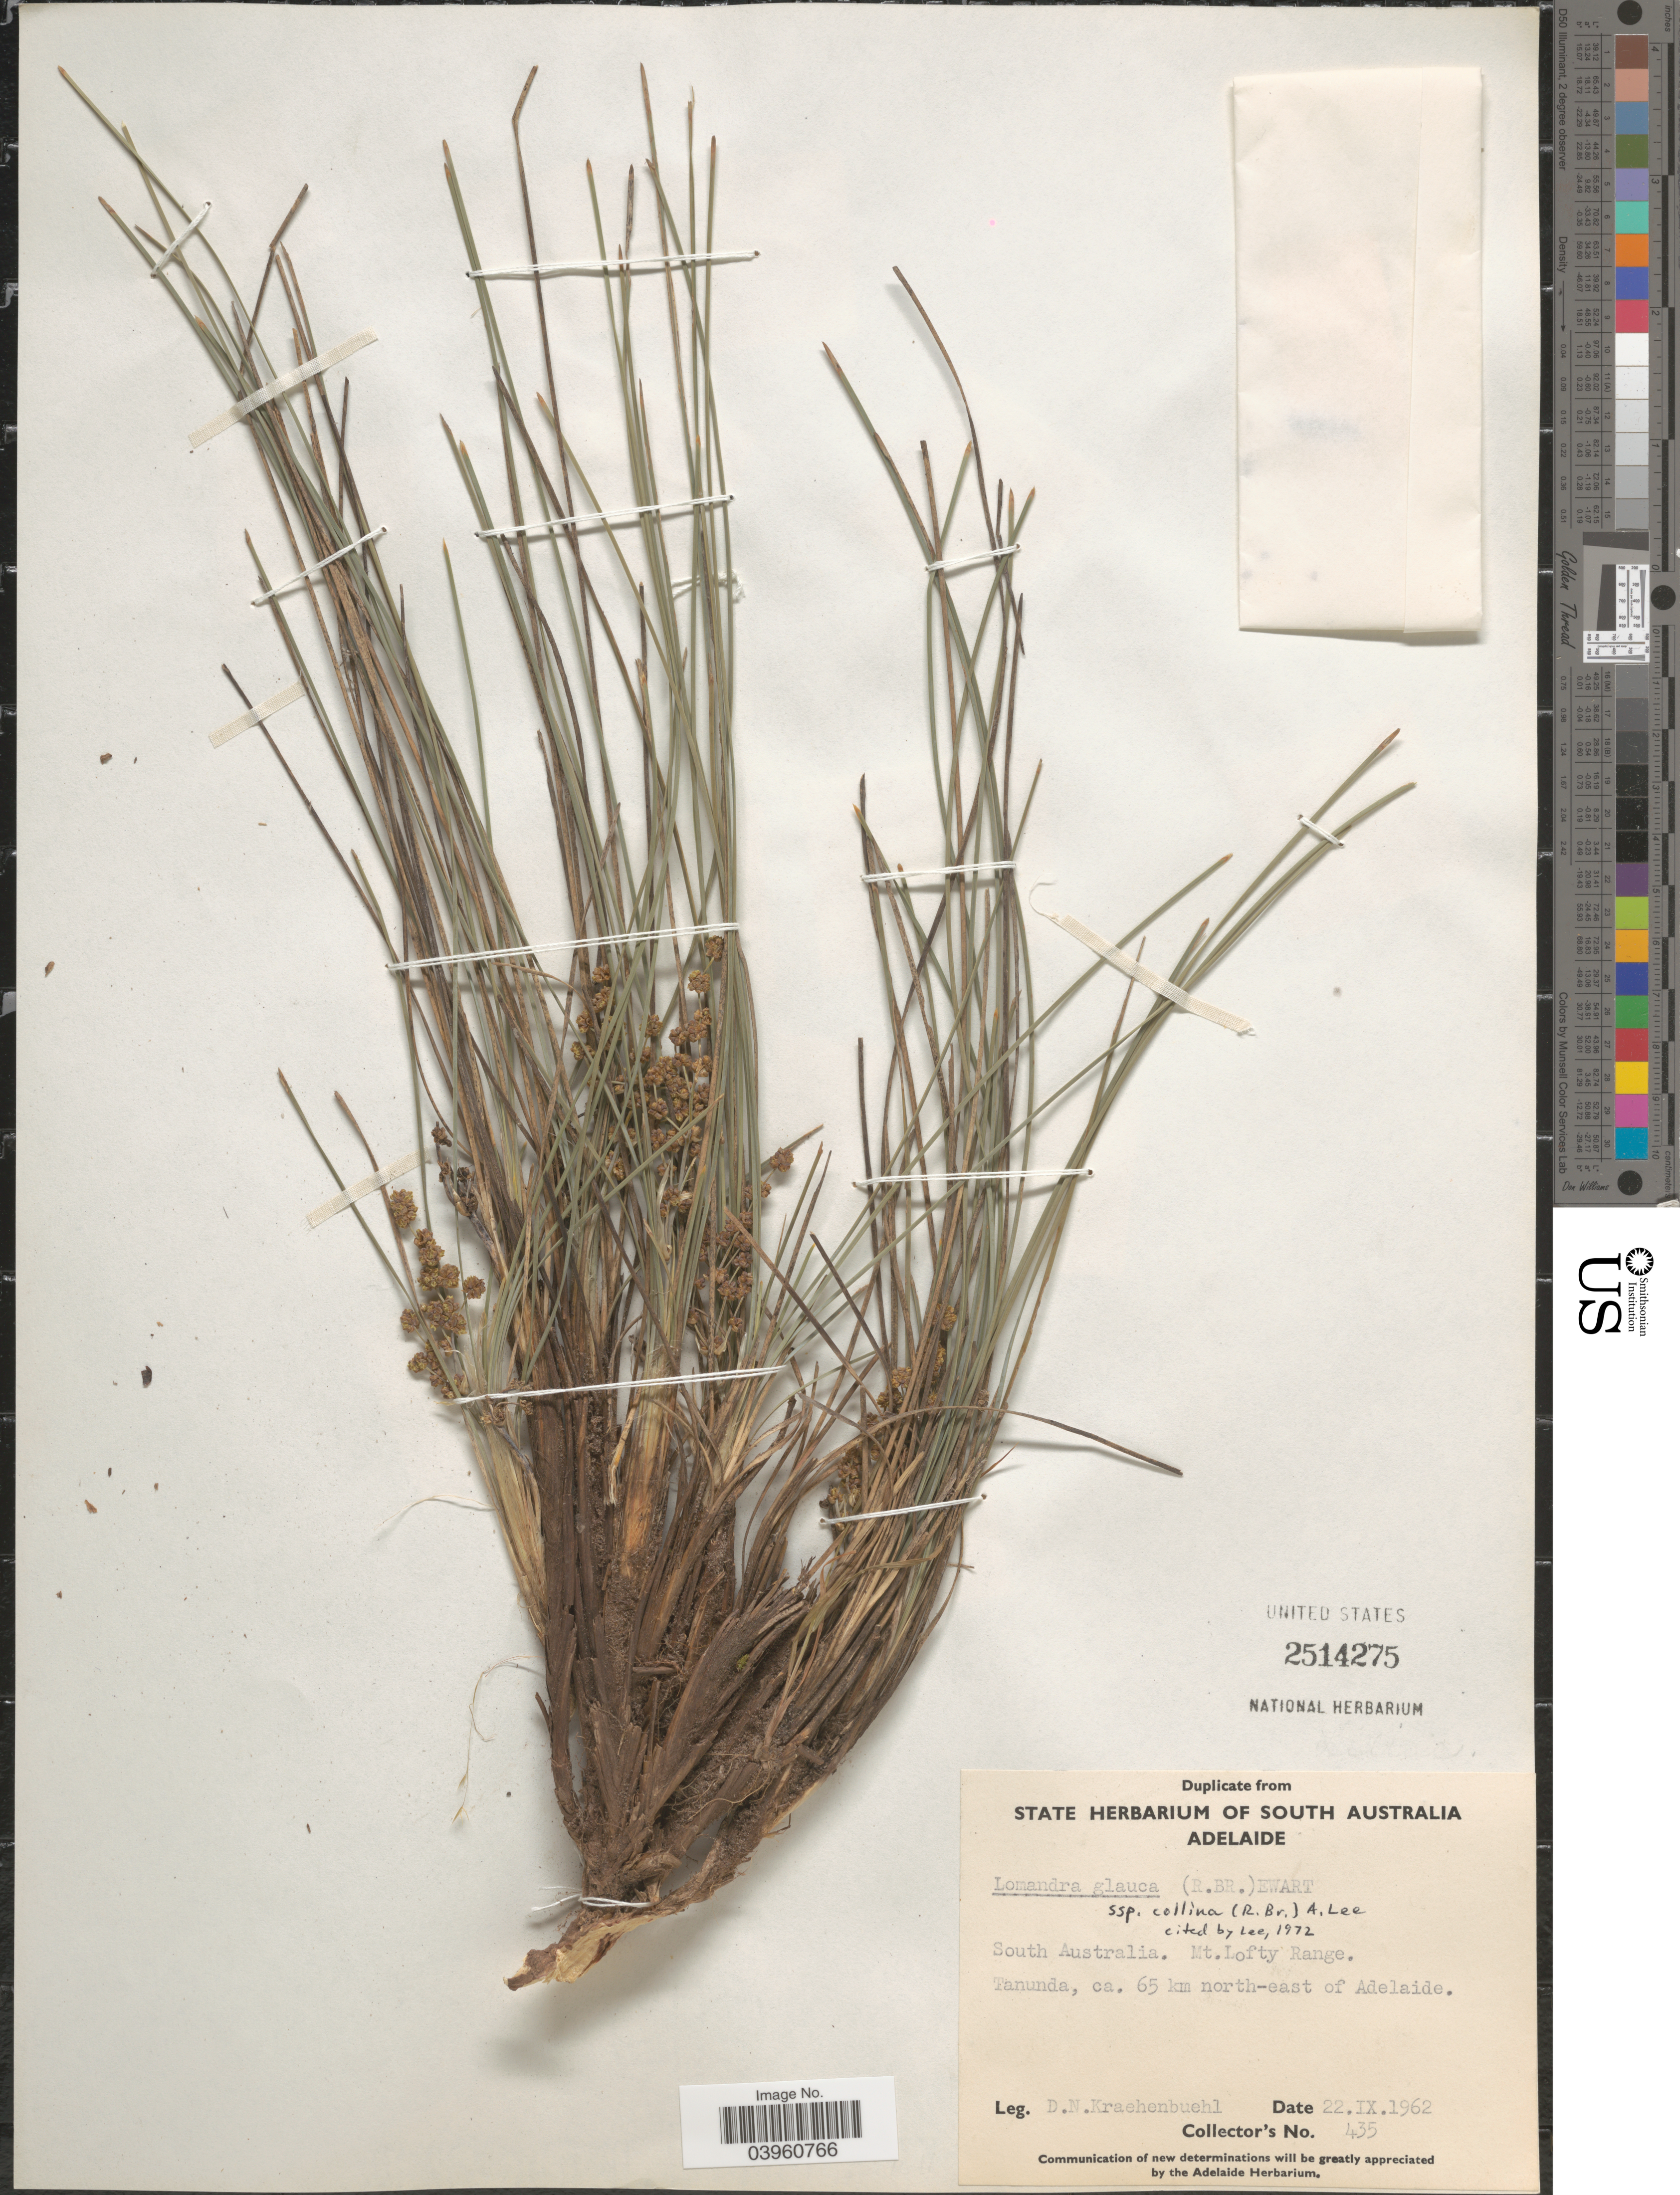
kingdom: Plantae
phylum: Tracheophyta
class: Liliopsida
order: Asparagales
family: Asparagaceae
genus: Lomandra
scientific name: Lomandra glauca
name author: (R. Br.) Ewart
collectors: D. Kraehenbuehl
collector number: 435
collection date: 1962-09-22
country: Australia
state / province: South Australia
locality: Mt.Lofty Range. Tanunda, ca. 65 km north-east of Adelaide.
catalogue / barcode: US 2514275